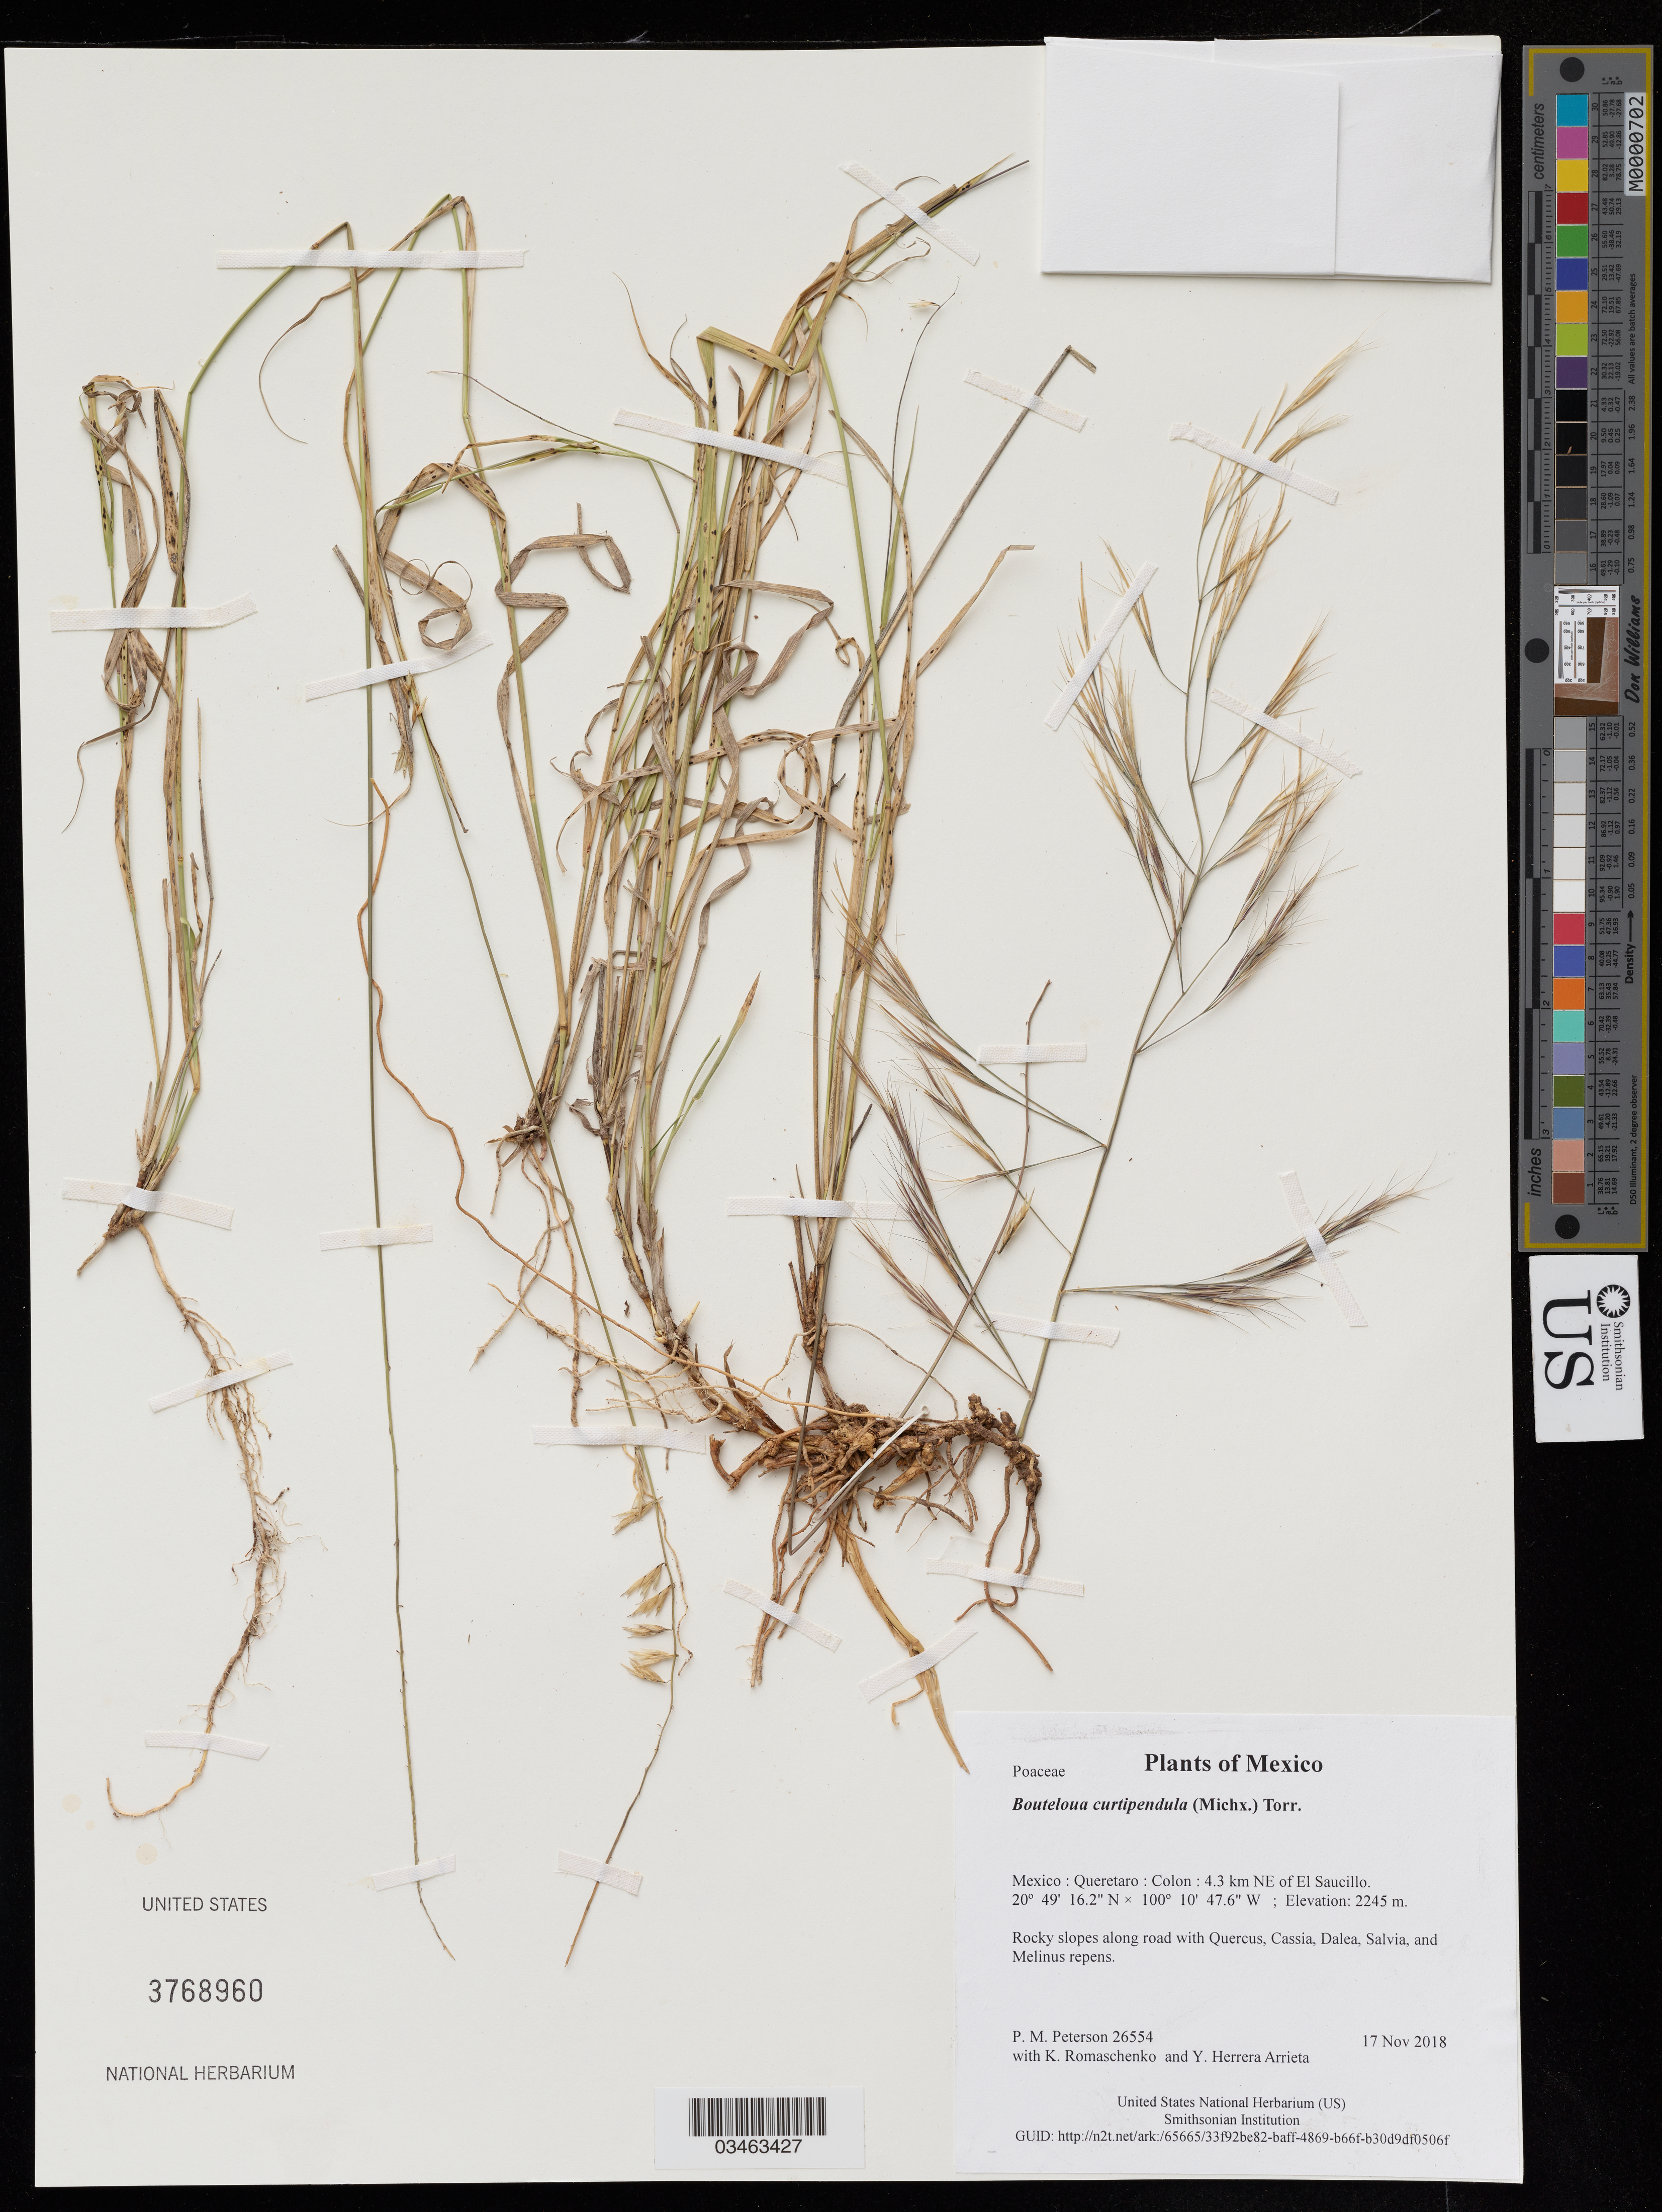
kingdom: Plantae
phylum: Tracheophyta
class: Liliopsida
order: Poales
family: Poaceae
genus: Bouteloua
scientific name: Bouteloua curtipendula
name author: (Michx.) Torr.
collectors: P. M. Peterson, K. Romaschenko & Y. Herrera Arrieta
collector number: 26554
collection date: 2018-11-17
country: Mexico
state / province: Queretaro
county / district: Colon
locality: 4.3 km NE of El Saucillo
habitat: Rocky slopes along road with Quercus, Cassia, Dalea, Salvia, and Melinus repens.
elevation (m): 2245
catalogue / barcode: US 3768960